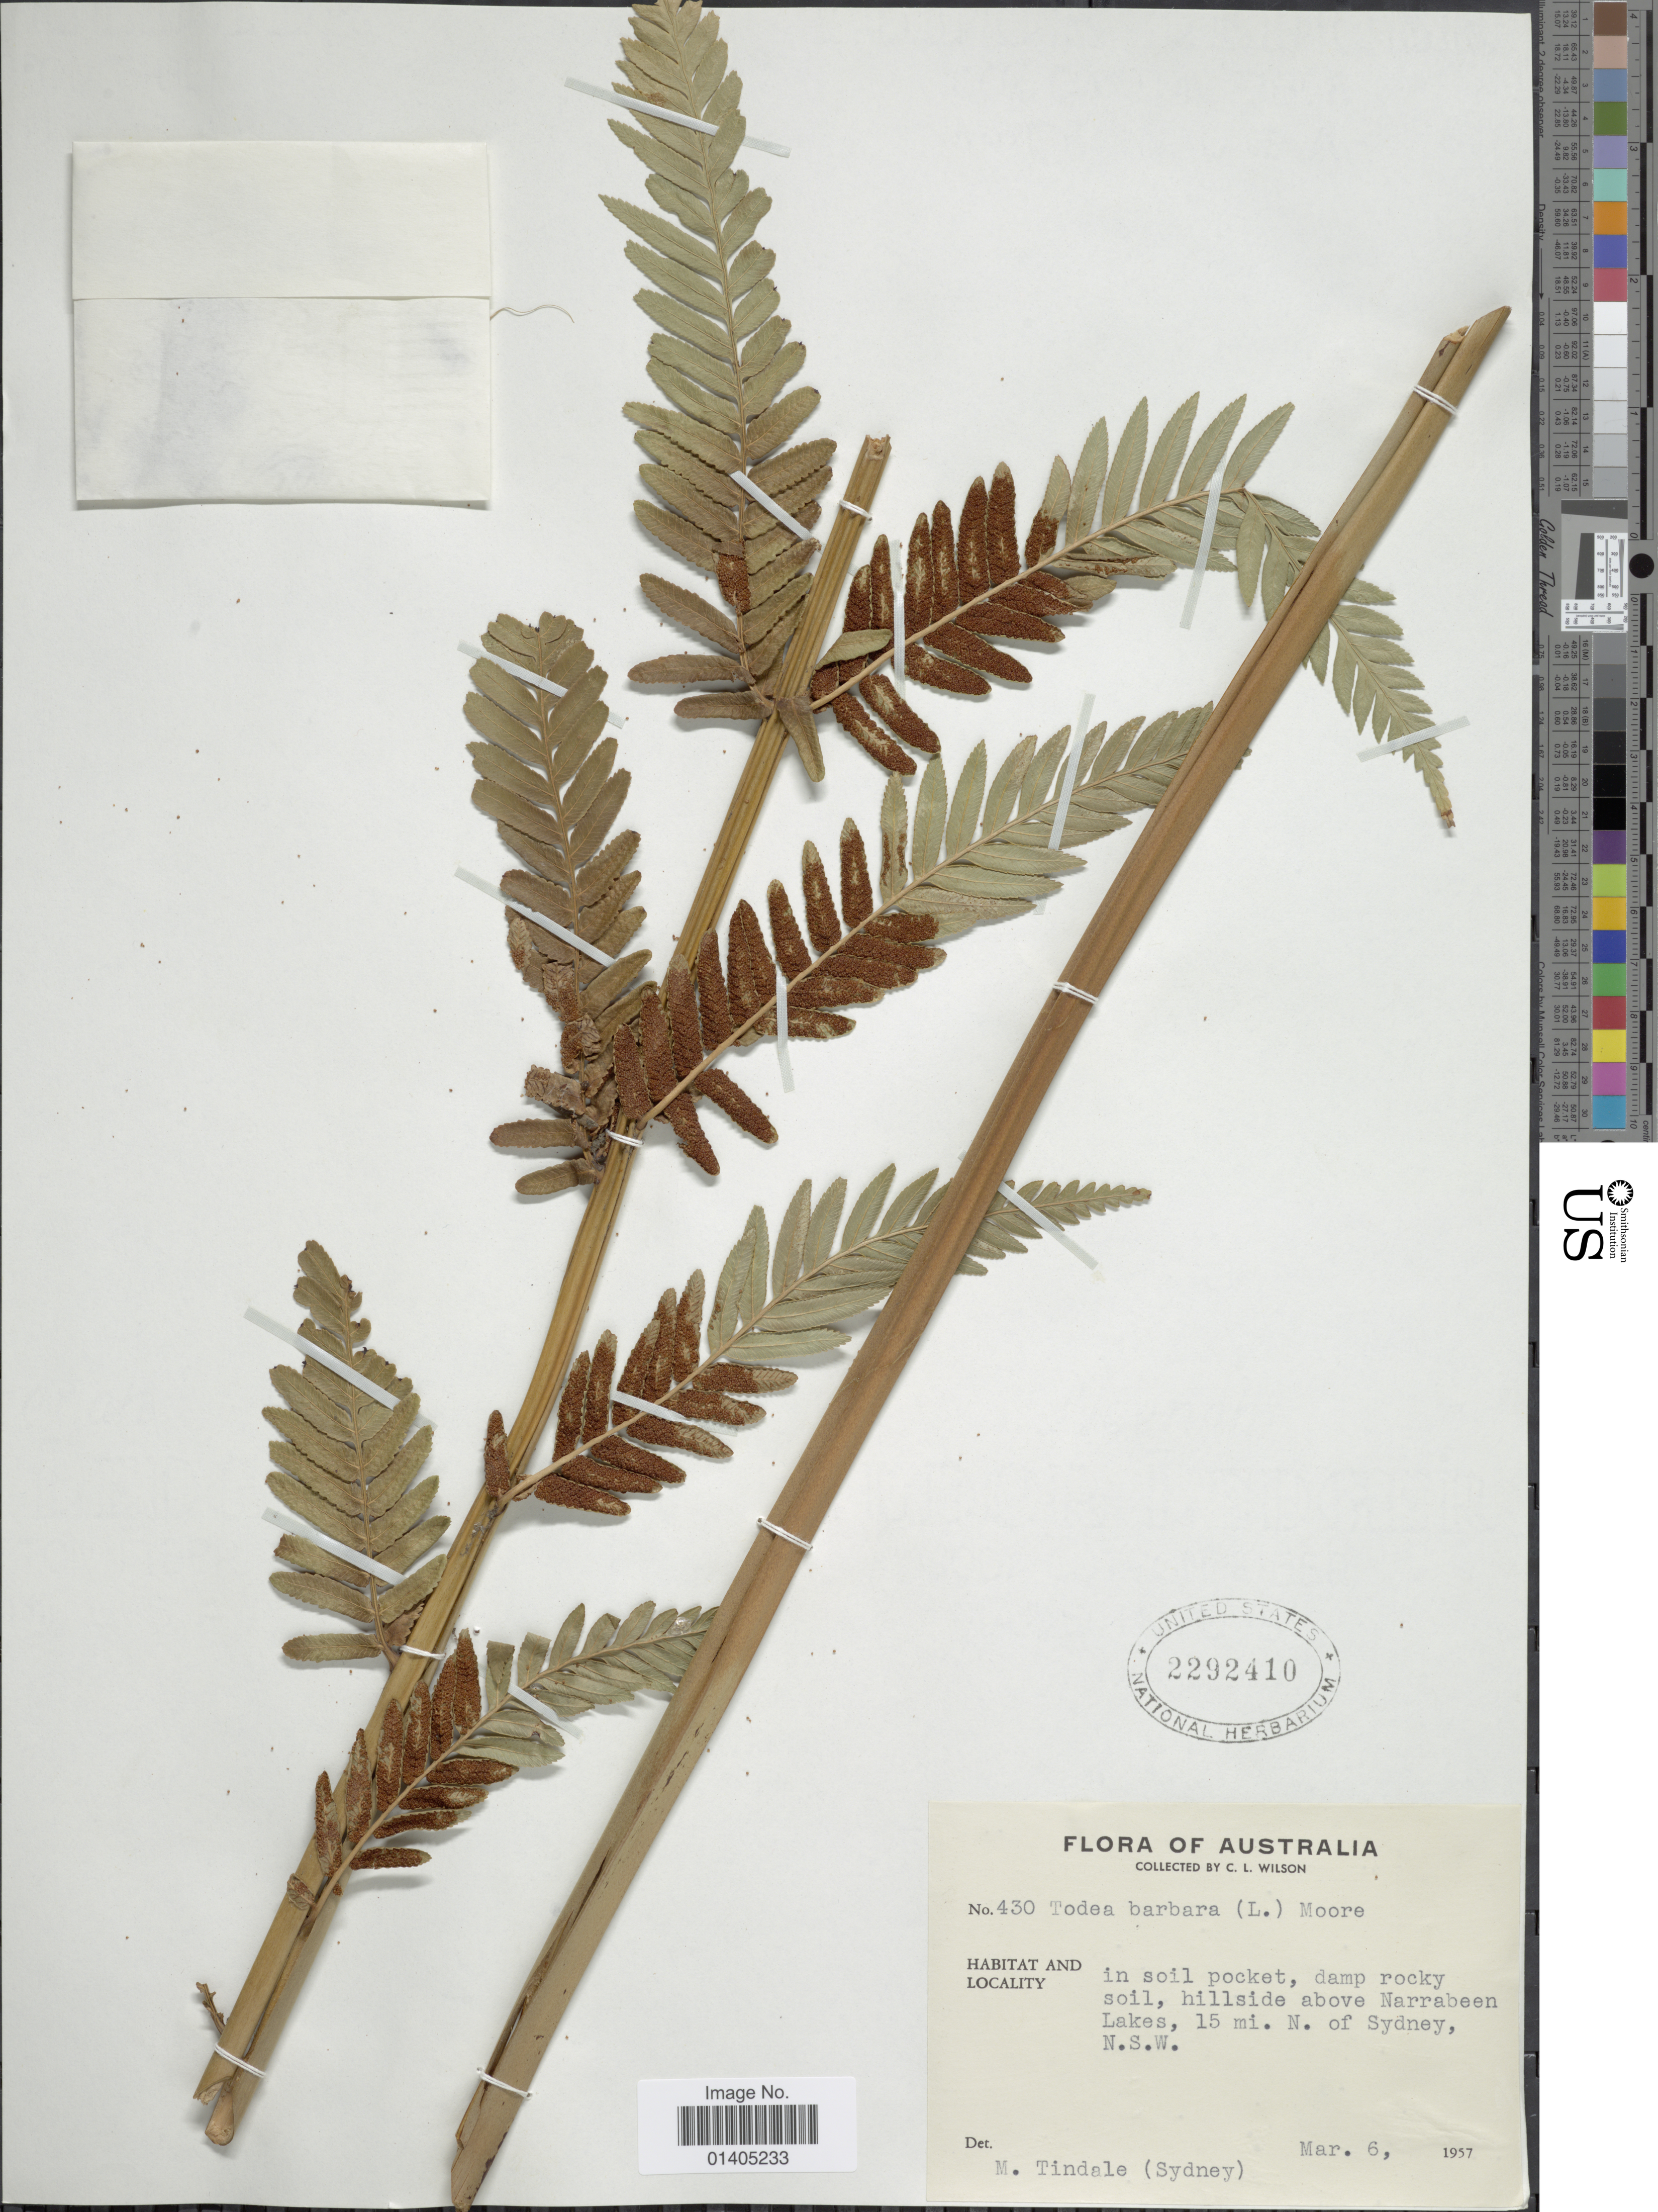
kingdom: Plantae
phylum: Tracheophyta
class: Polypodiopsida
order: Osmundales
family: Osmundaceae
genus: Todea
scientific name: Todea barbara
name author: T. Moore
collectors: C. L. Wilson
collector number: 430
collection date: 1957-03-06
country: Australia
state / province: New South Wales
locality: Hillside above Narrabeen Lakes, 15 mi. N of Sydney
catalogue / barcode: US 2292410